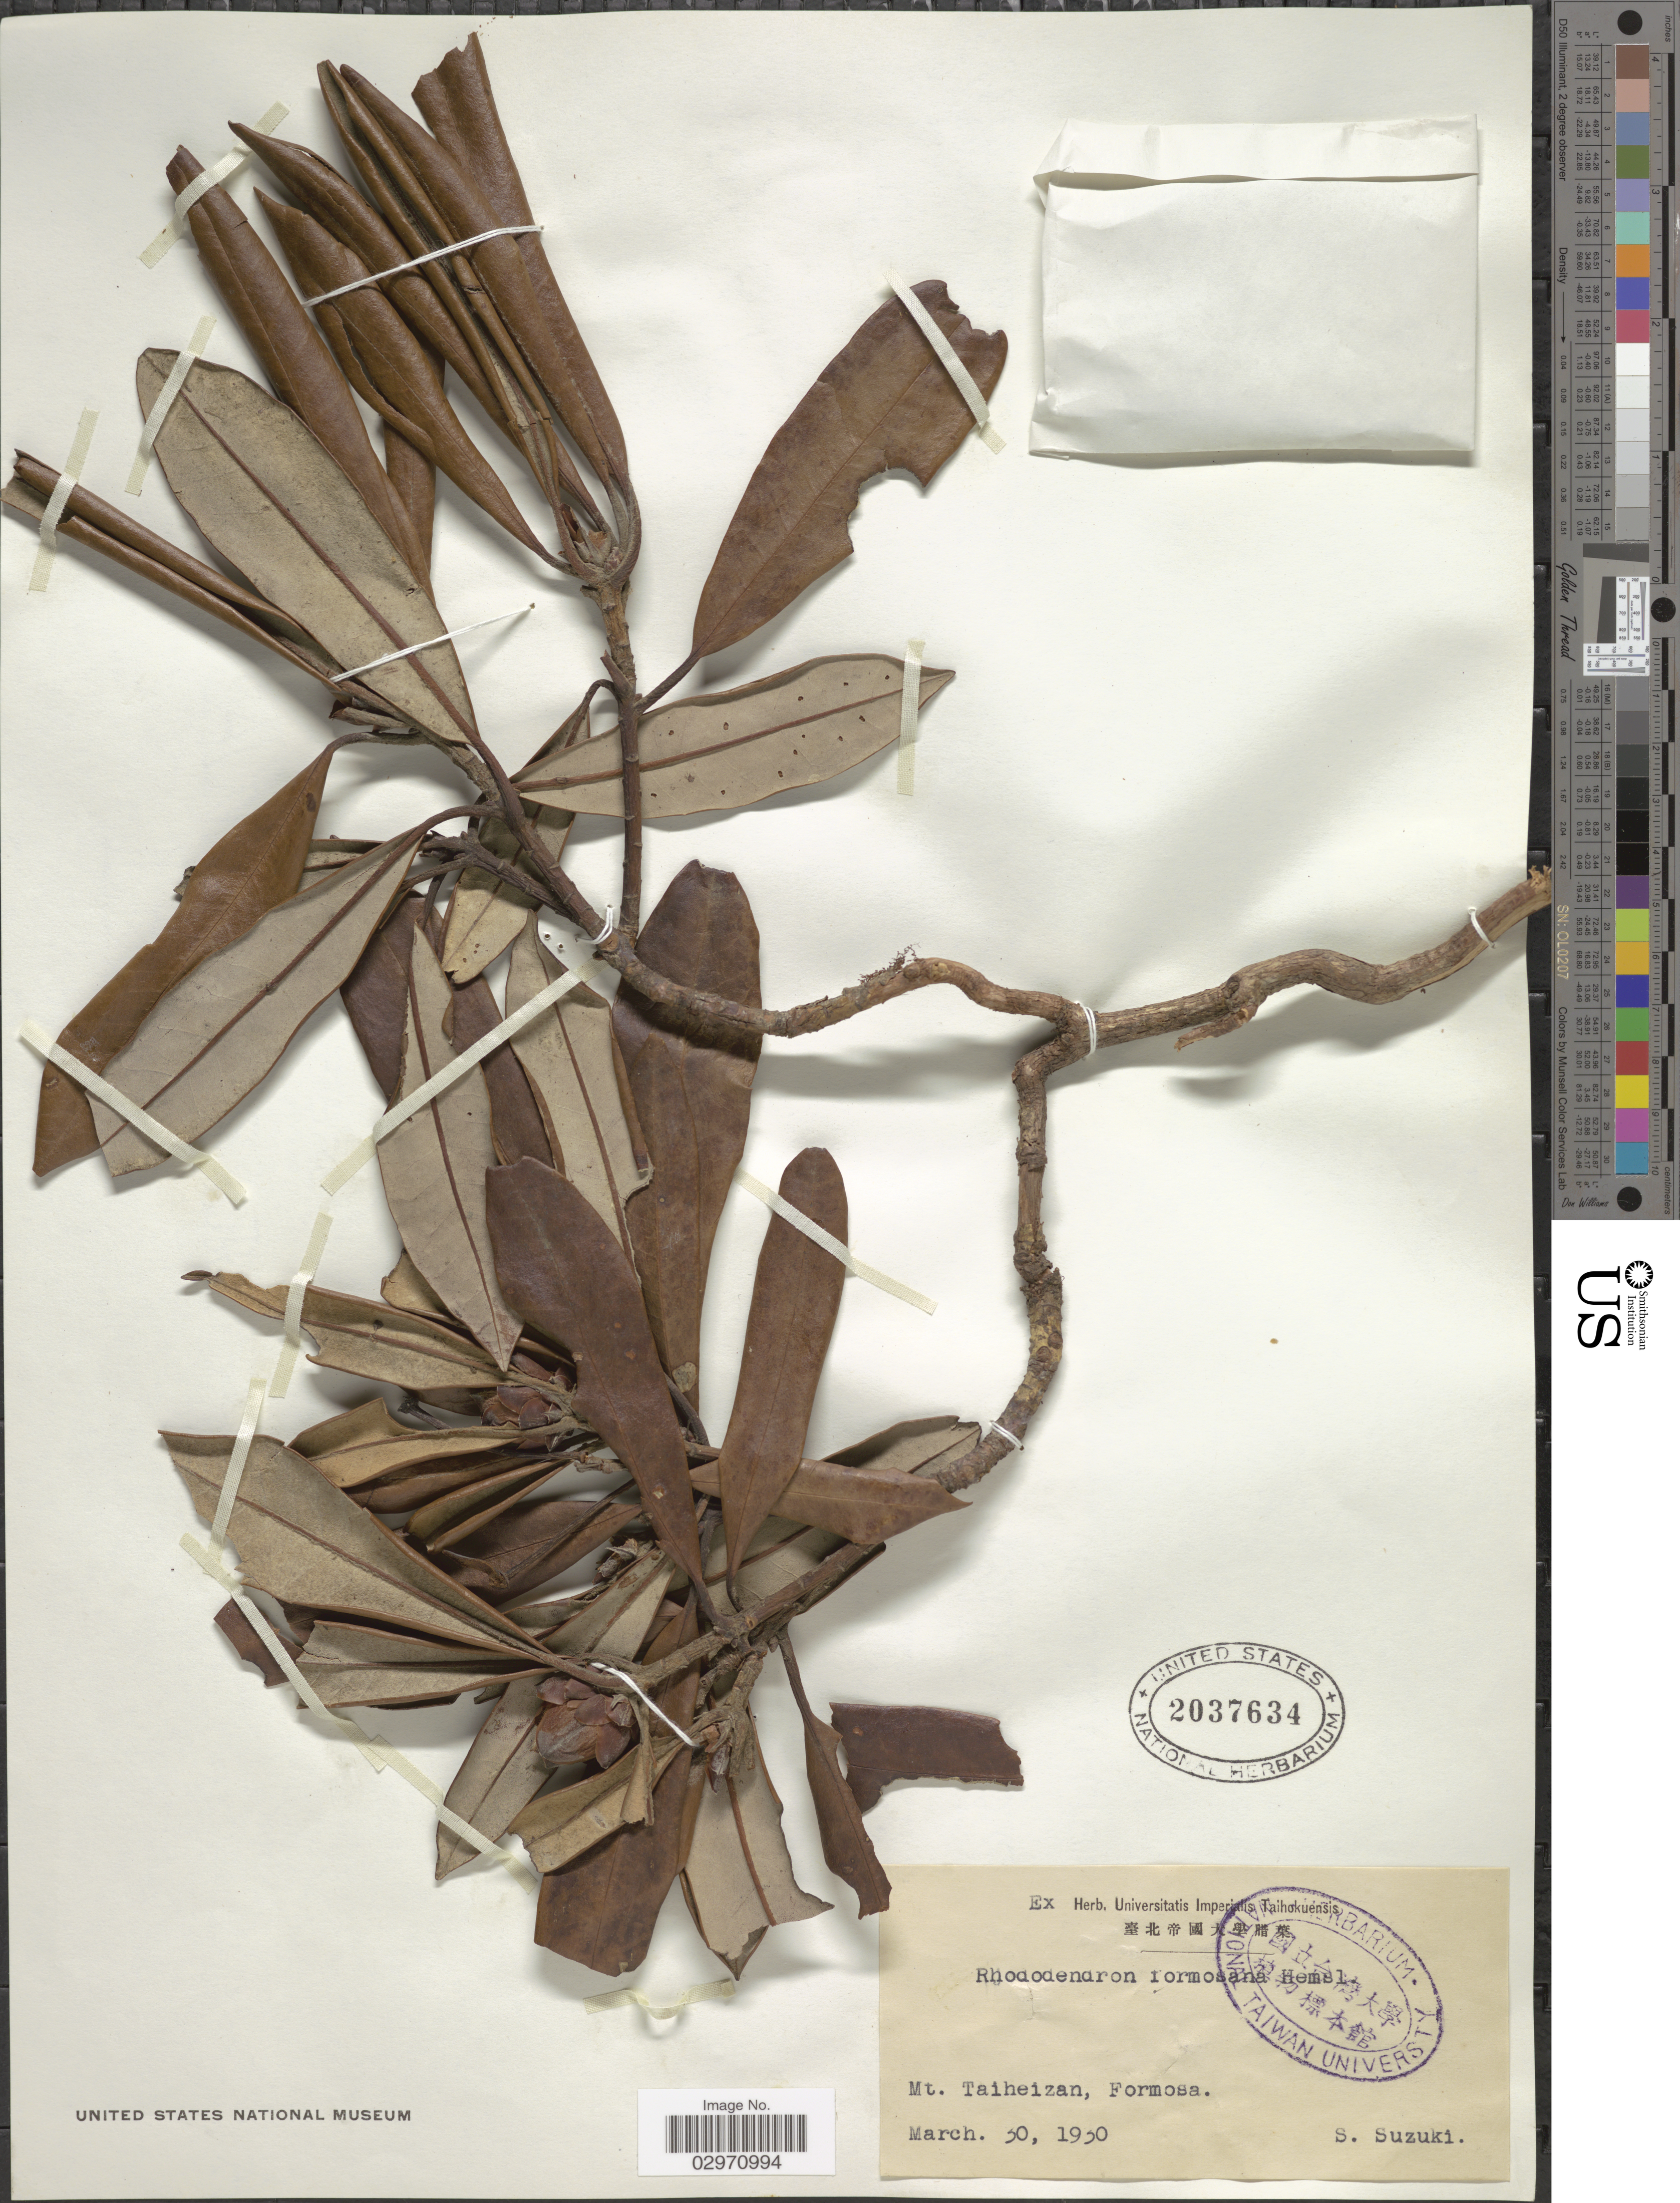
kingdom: Plantae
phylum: Tracheophyta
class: Magnoliopsida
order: Ericales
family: Ericaceae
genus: Rhododendron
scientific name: Rhododendron formosanum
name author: Hemsl.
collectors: S. Suzuki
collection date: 1930-03-30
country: Taiwan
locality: Mt. Taiheizan, Formosa.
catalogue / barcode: US 2037634